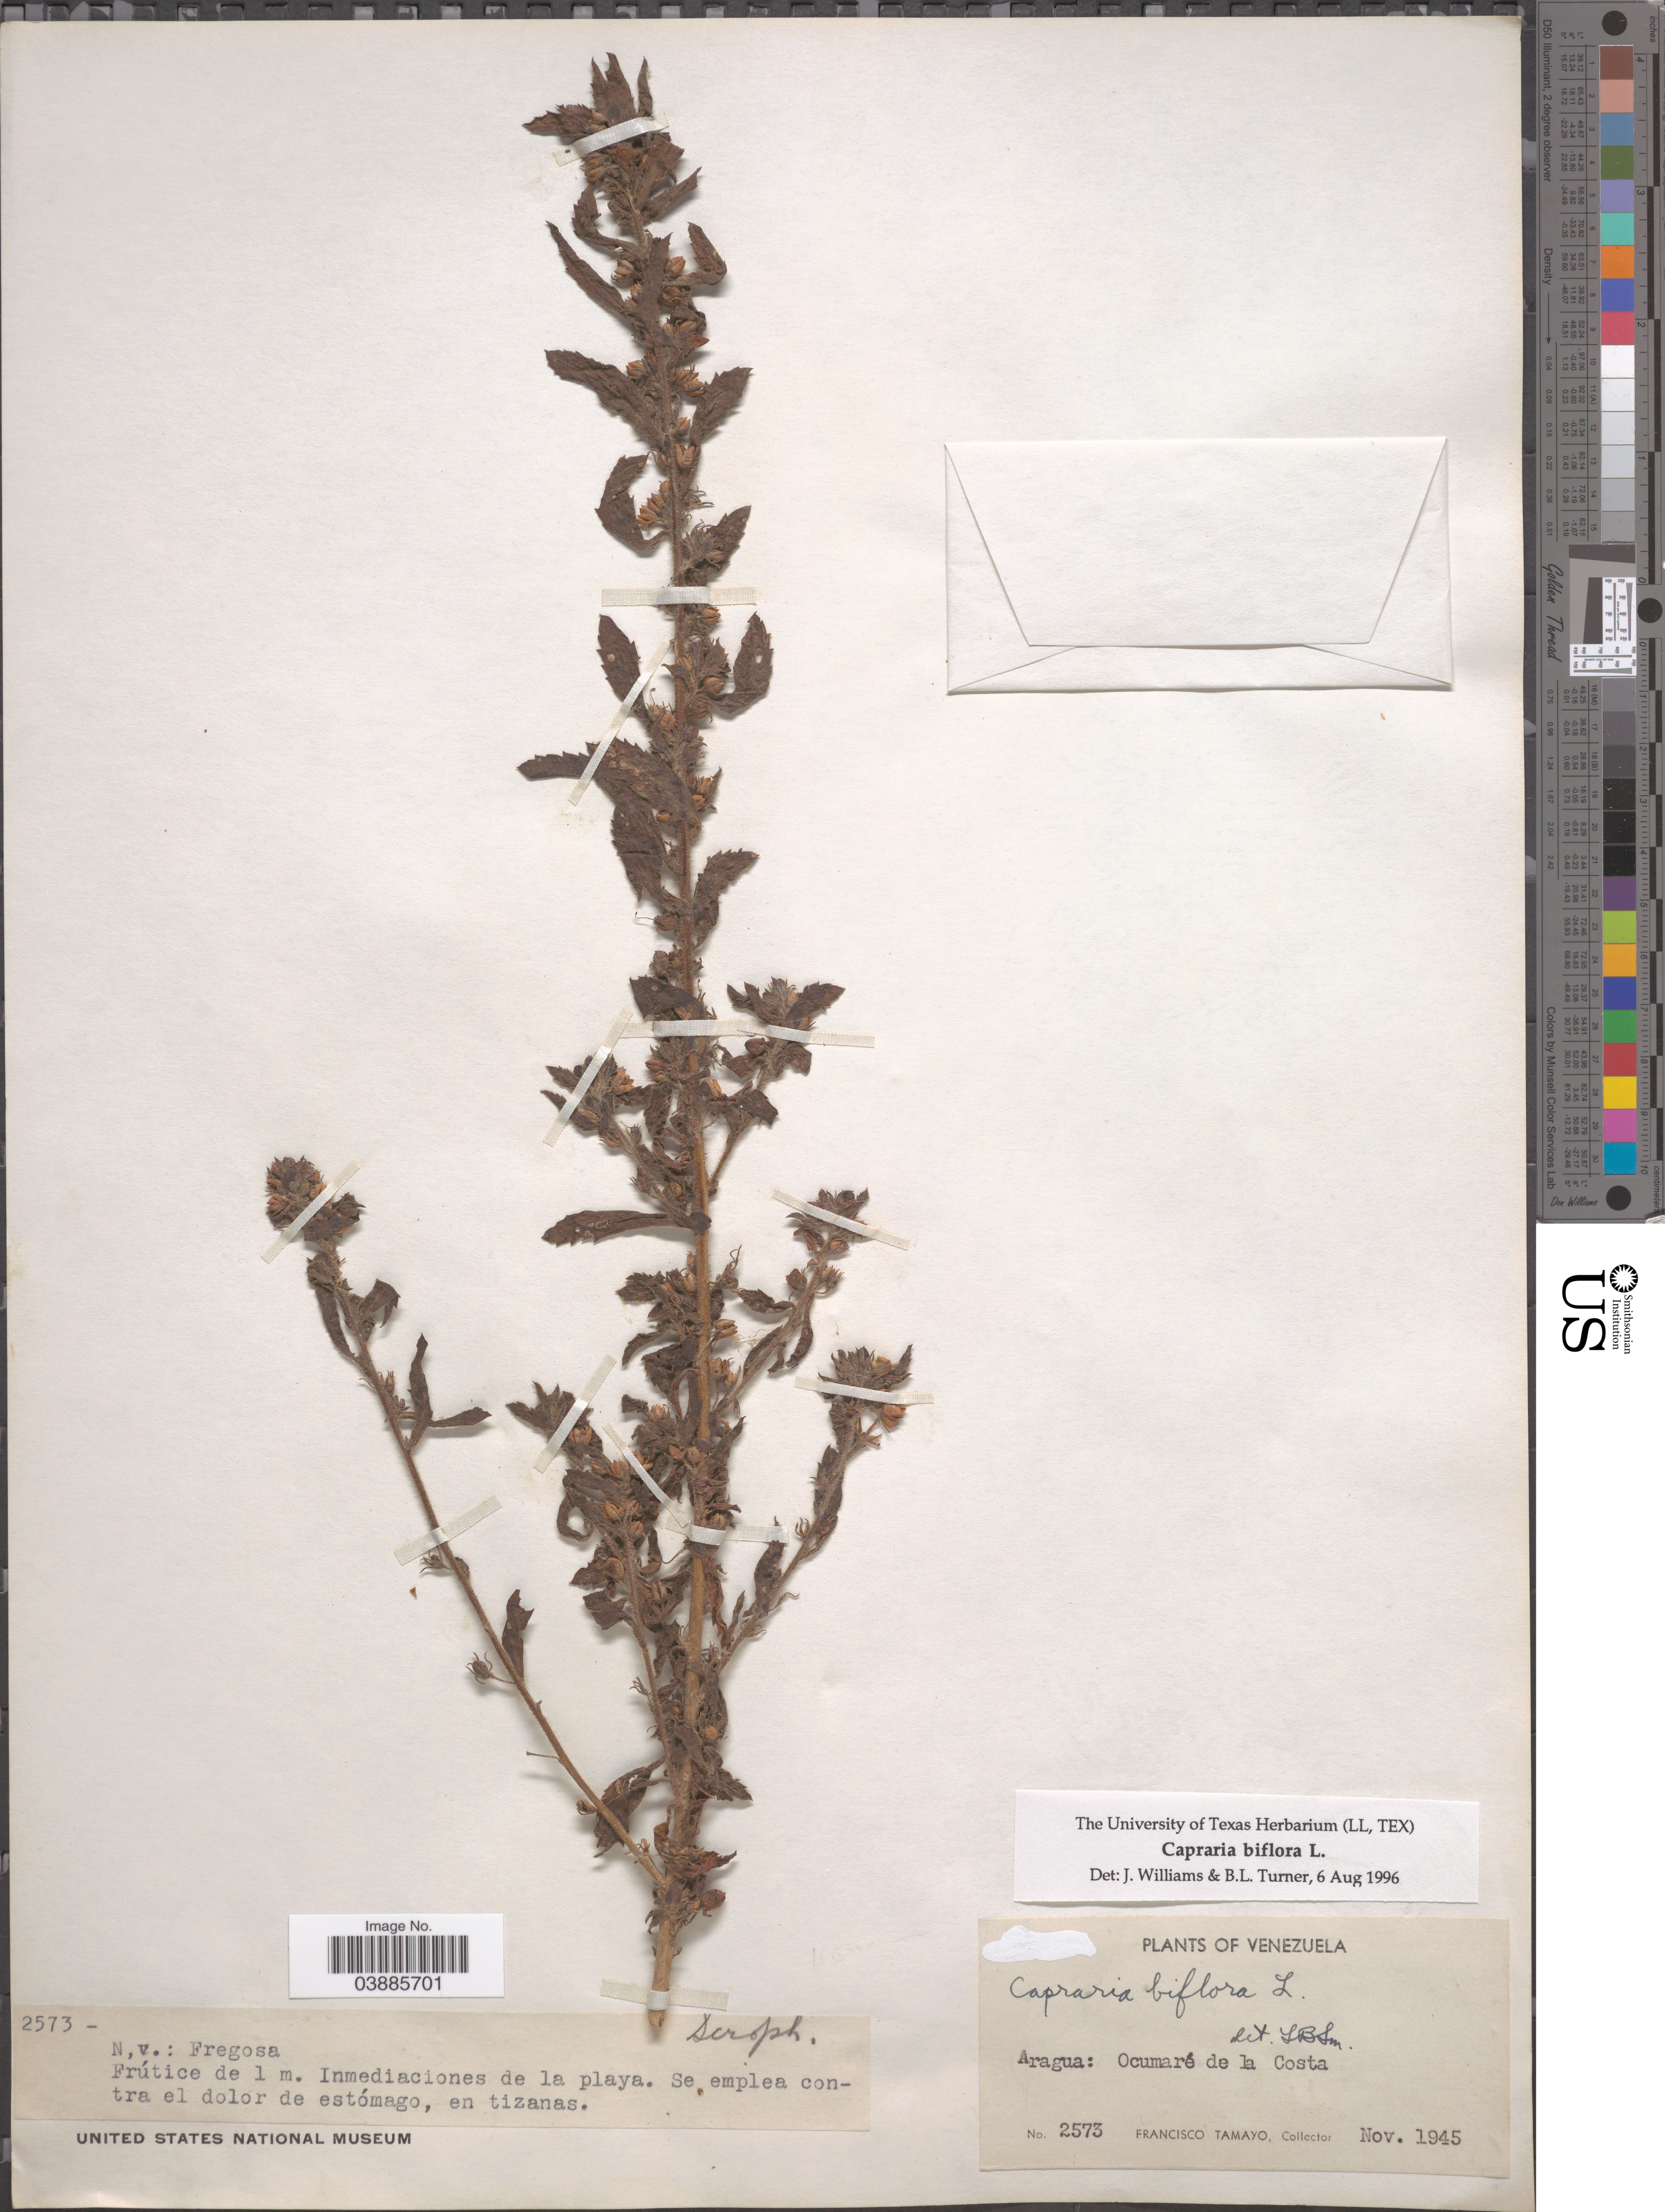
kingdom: Plantae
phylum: Tracheophyta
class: Magnoliopsida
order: Lamiales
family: Scrophulariaceae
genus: Capraria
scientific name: Capraria biflora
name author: L.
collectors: F. Tamayo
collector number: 2573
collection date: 1945-11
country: Venezuela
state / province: Aragua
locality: Ocumaré de la Costa.